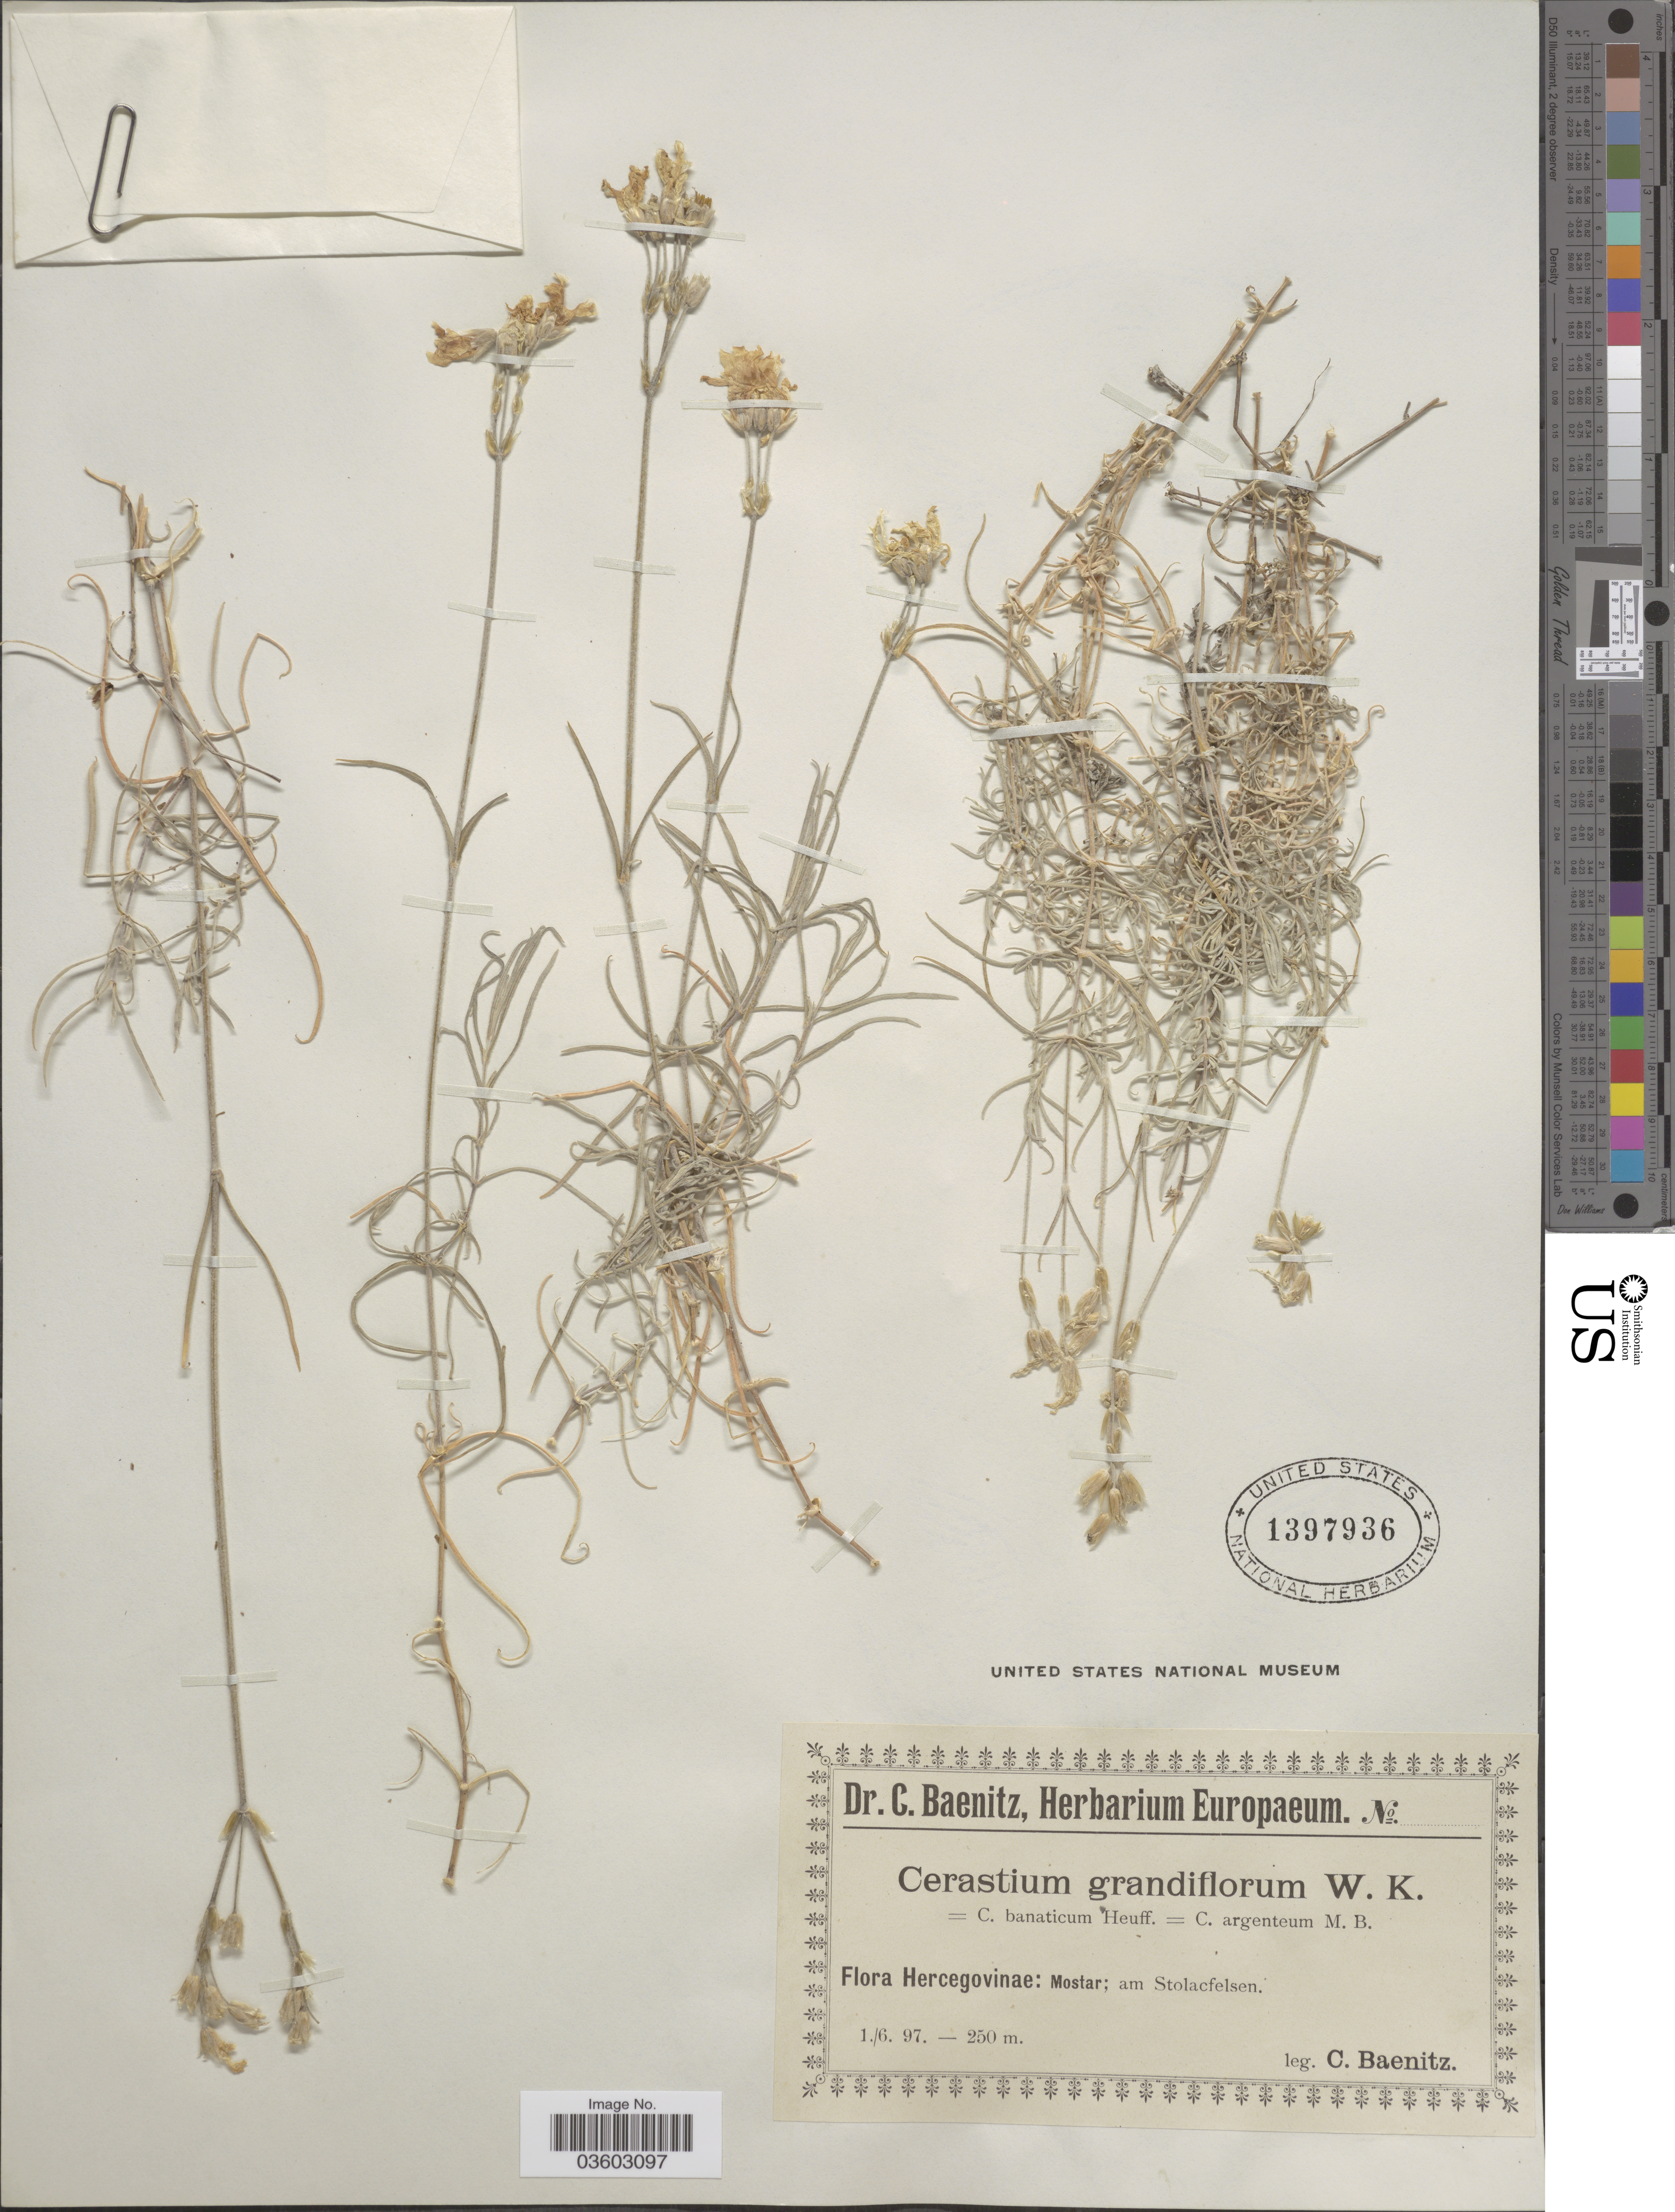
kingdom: Plantae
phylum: Tracheophyta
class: Magnoliopsida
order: Caryophyllales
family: Caryophyllaceae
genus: Cerastium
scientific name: Cerastium grandiflorum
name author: Waldst. & Kit.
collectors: C. G. Baenitz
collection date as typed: Transcribed d/m/y: 1/6/97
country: Bosnia and Herzegovina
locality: Hercegovinae: Mostar.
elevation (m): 250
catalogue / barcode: US 1397936